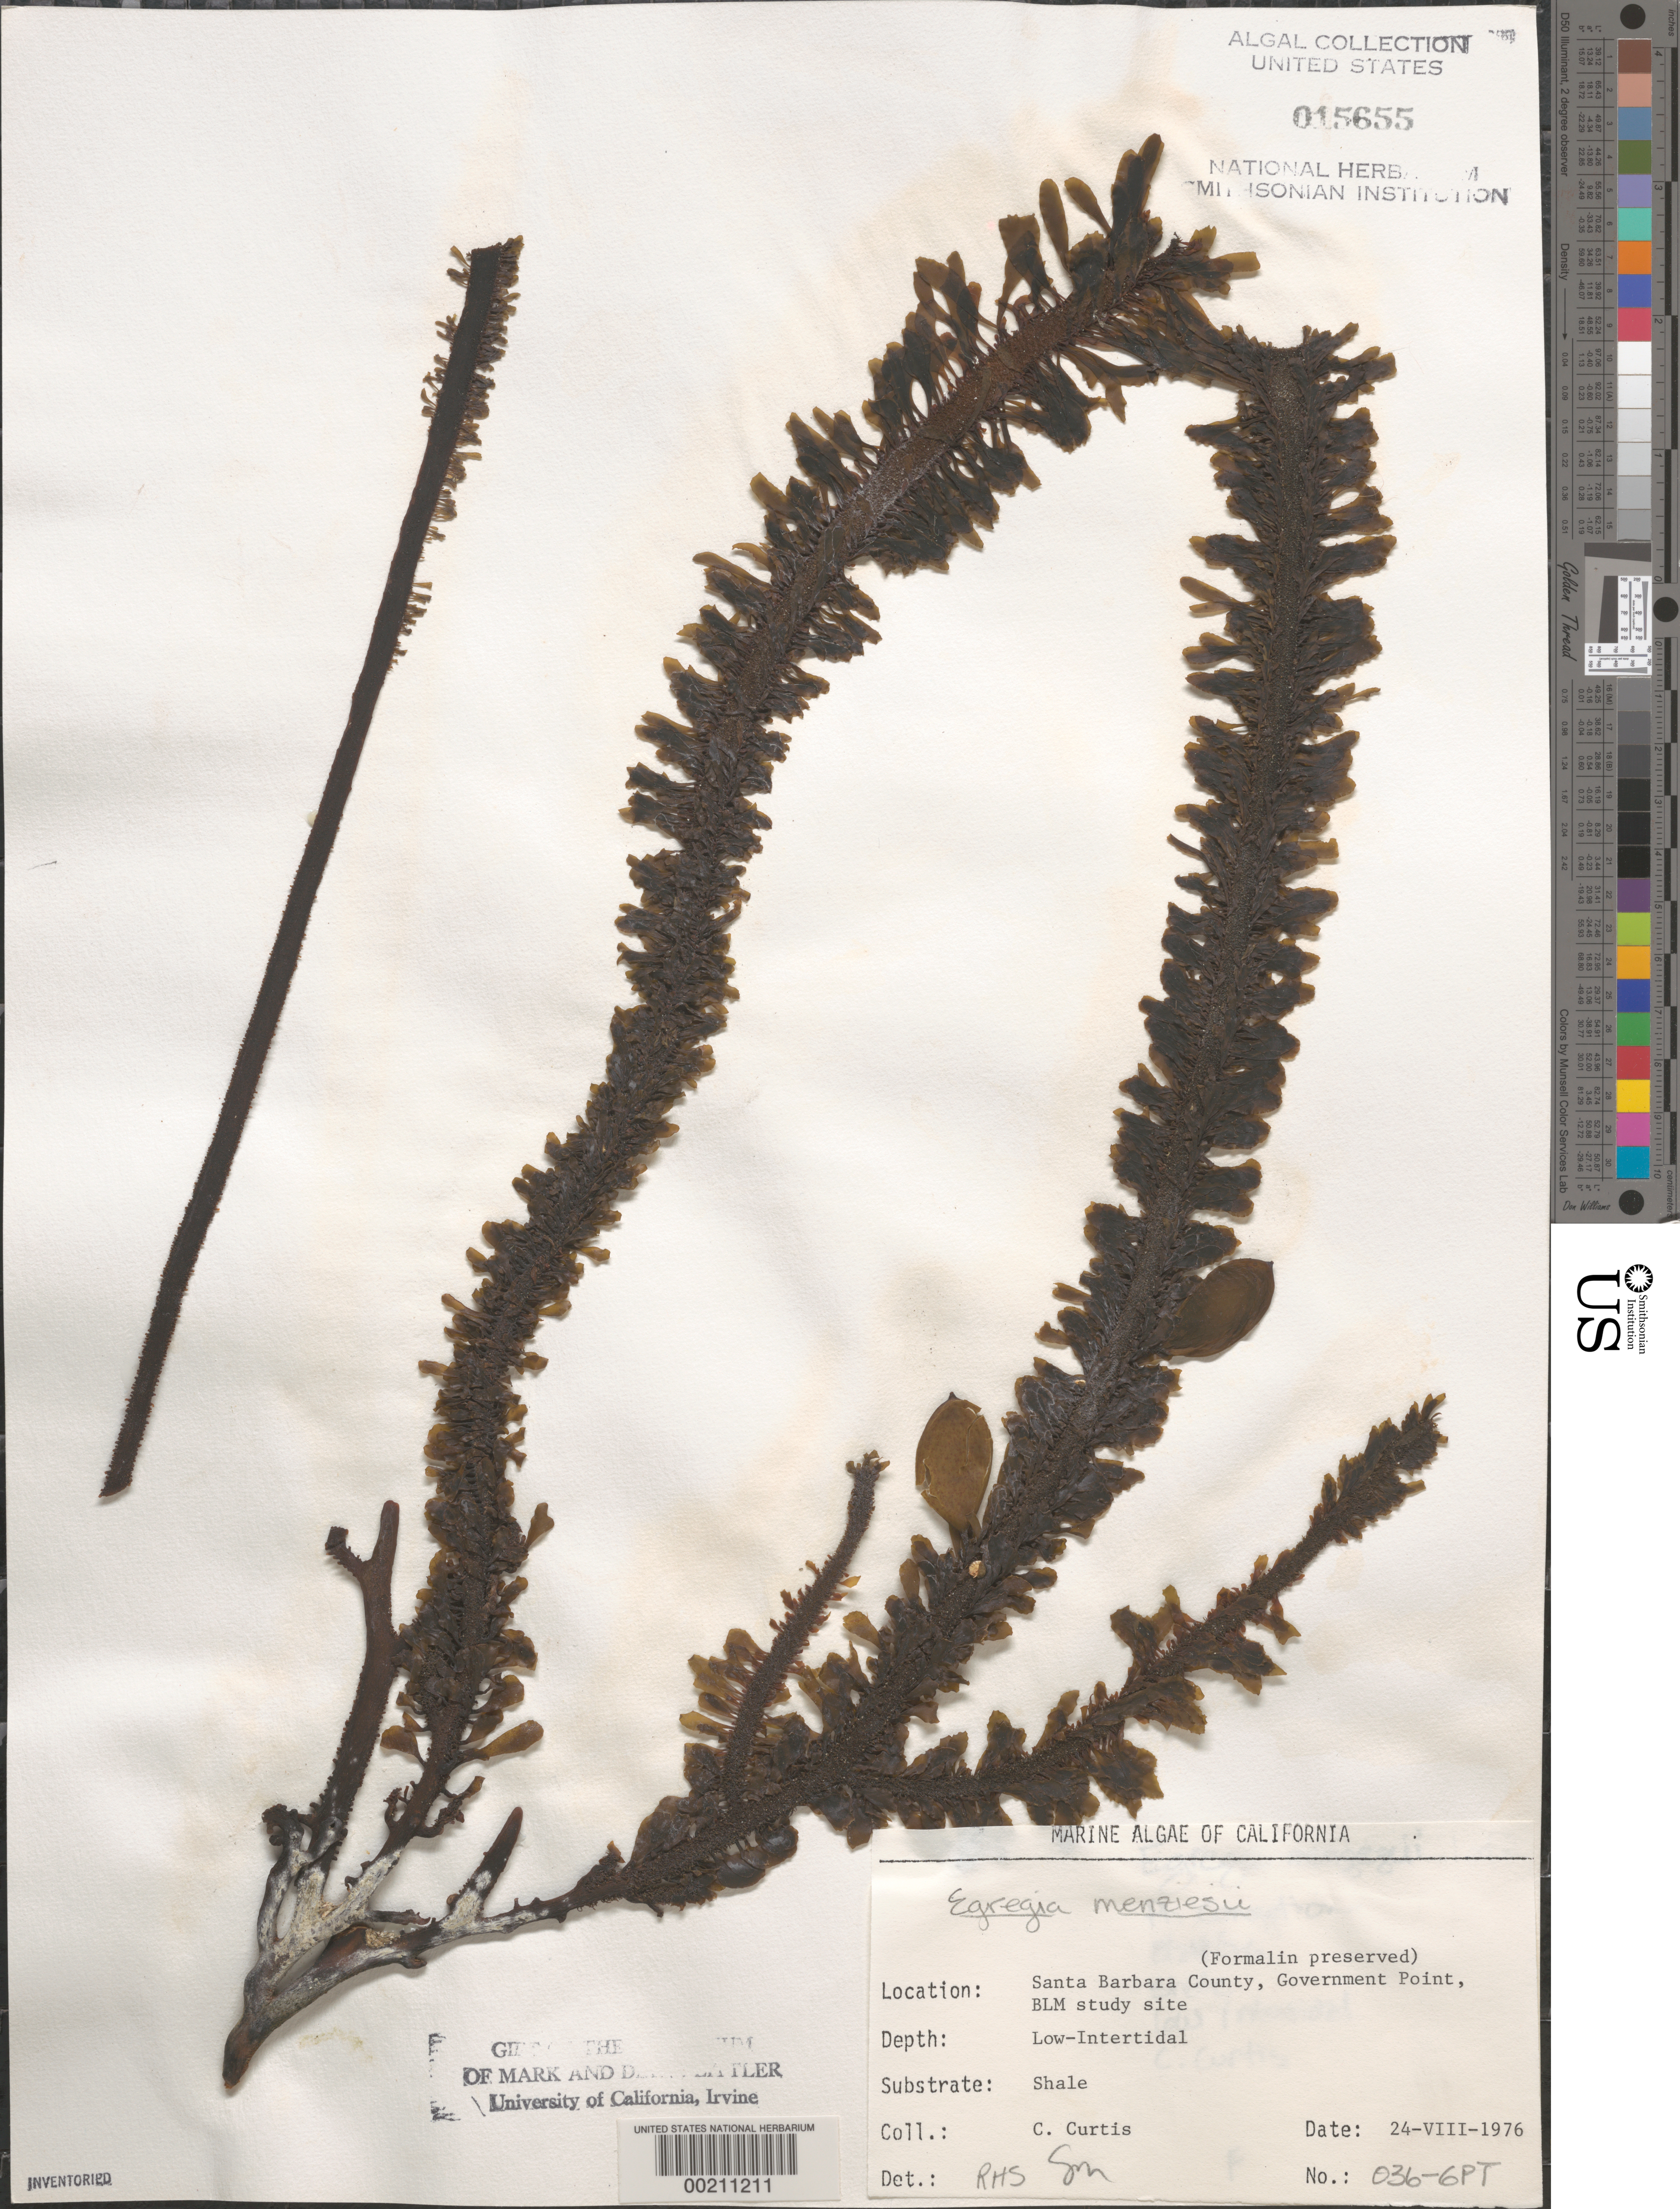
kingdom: Chromista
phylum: Ochrophyta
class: Phaeophyceae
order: Laminariales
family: Lessoniaceae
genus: Egregia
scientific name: Egregia menziesii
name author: (Turner) Aresch.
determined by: Sims, Robert H.; Murray, S. N.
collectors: C. Curtis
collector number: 036-gpt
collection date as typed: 24 Aug 1976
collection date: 1976-08-24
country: United States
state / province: California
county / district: Santa Barbara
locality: Government Point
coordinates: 34 26'31"N, 120 24'06"W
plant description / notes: BLM-SOCALBIGHT Rocky Intertidal Survey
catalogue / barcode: US 15655